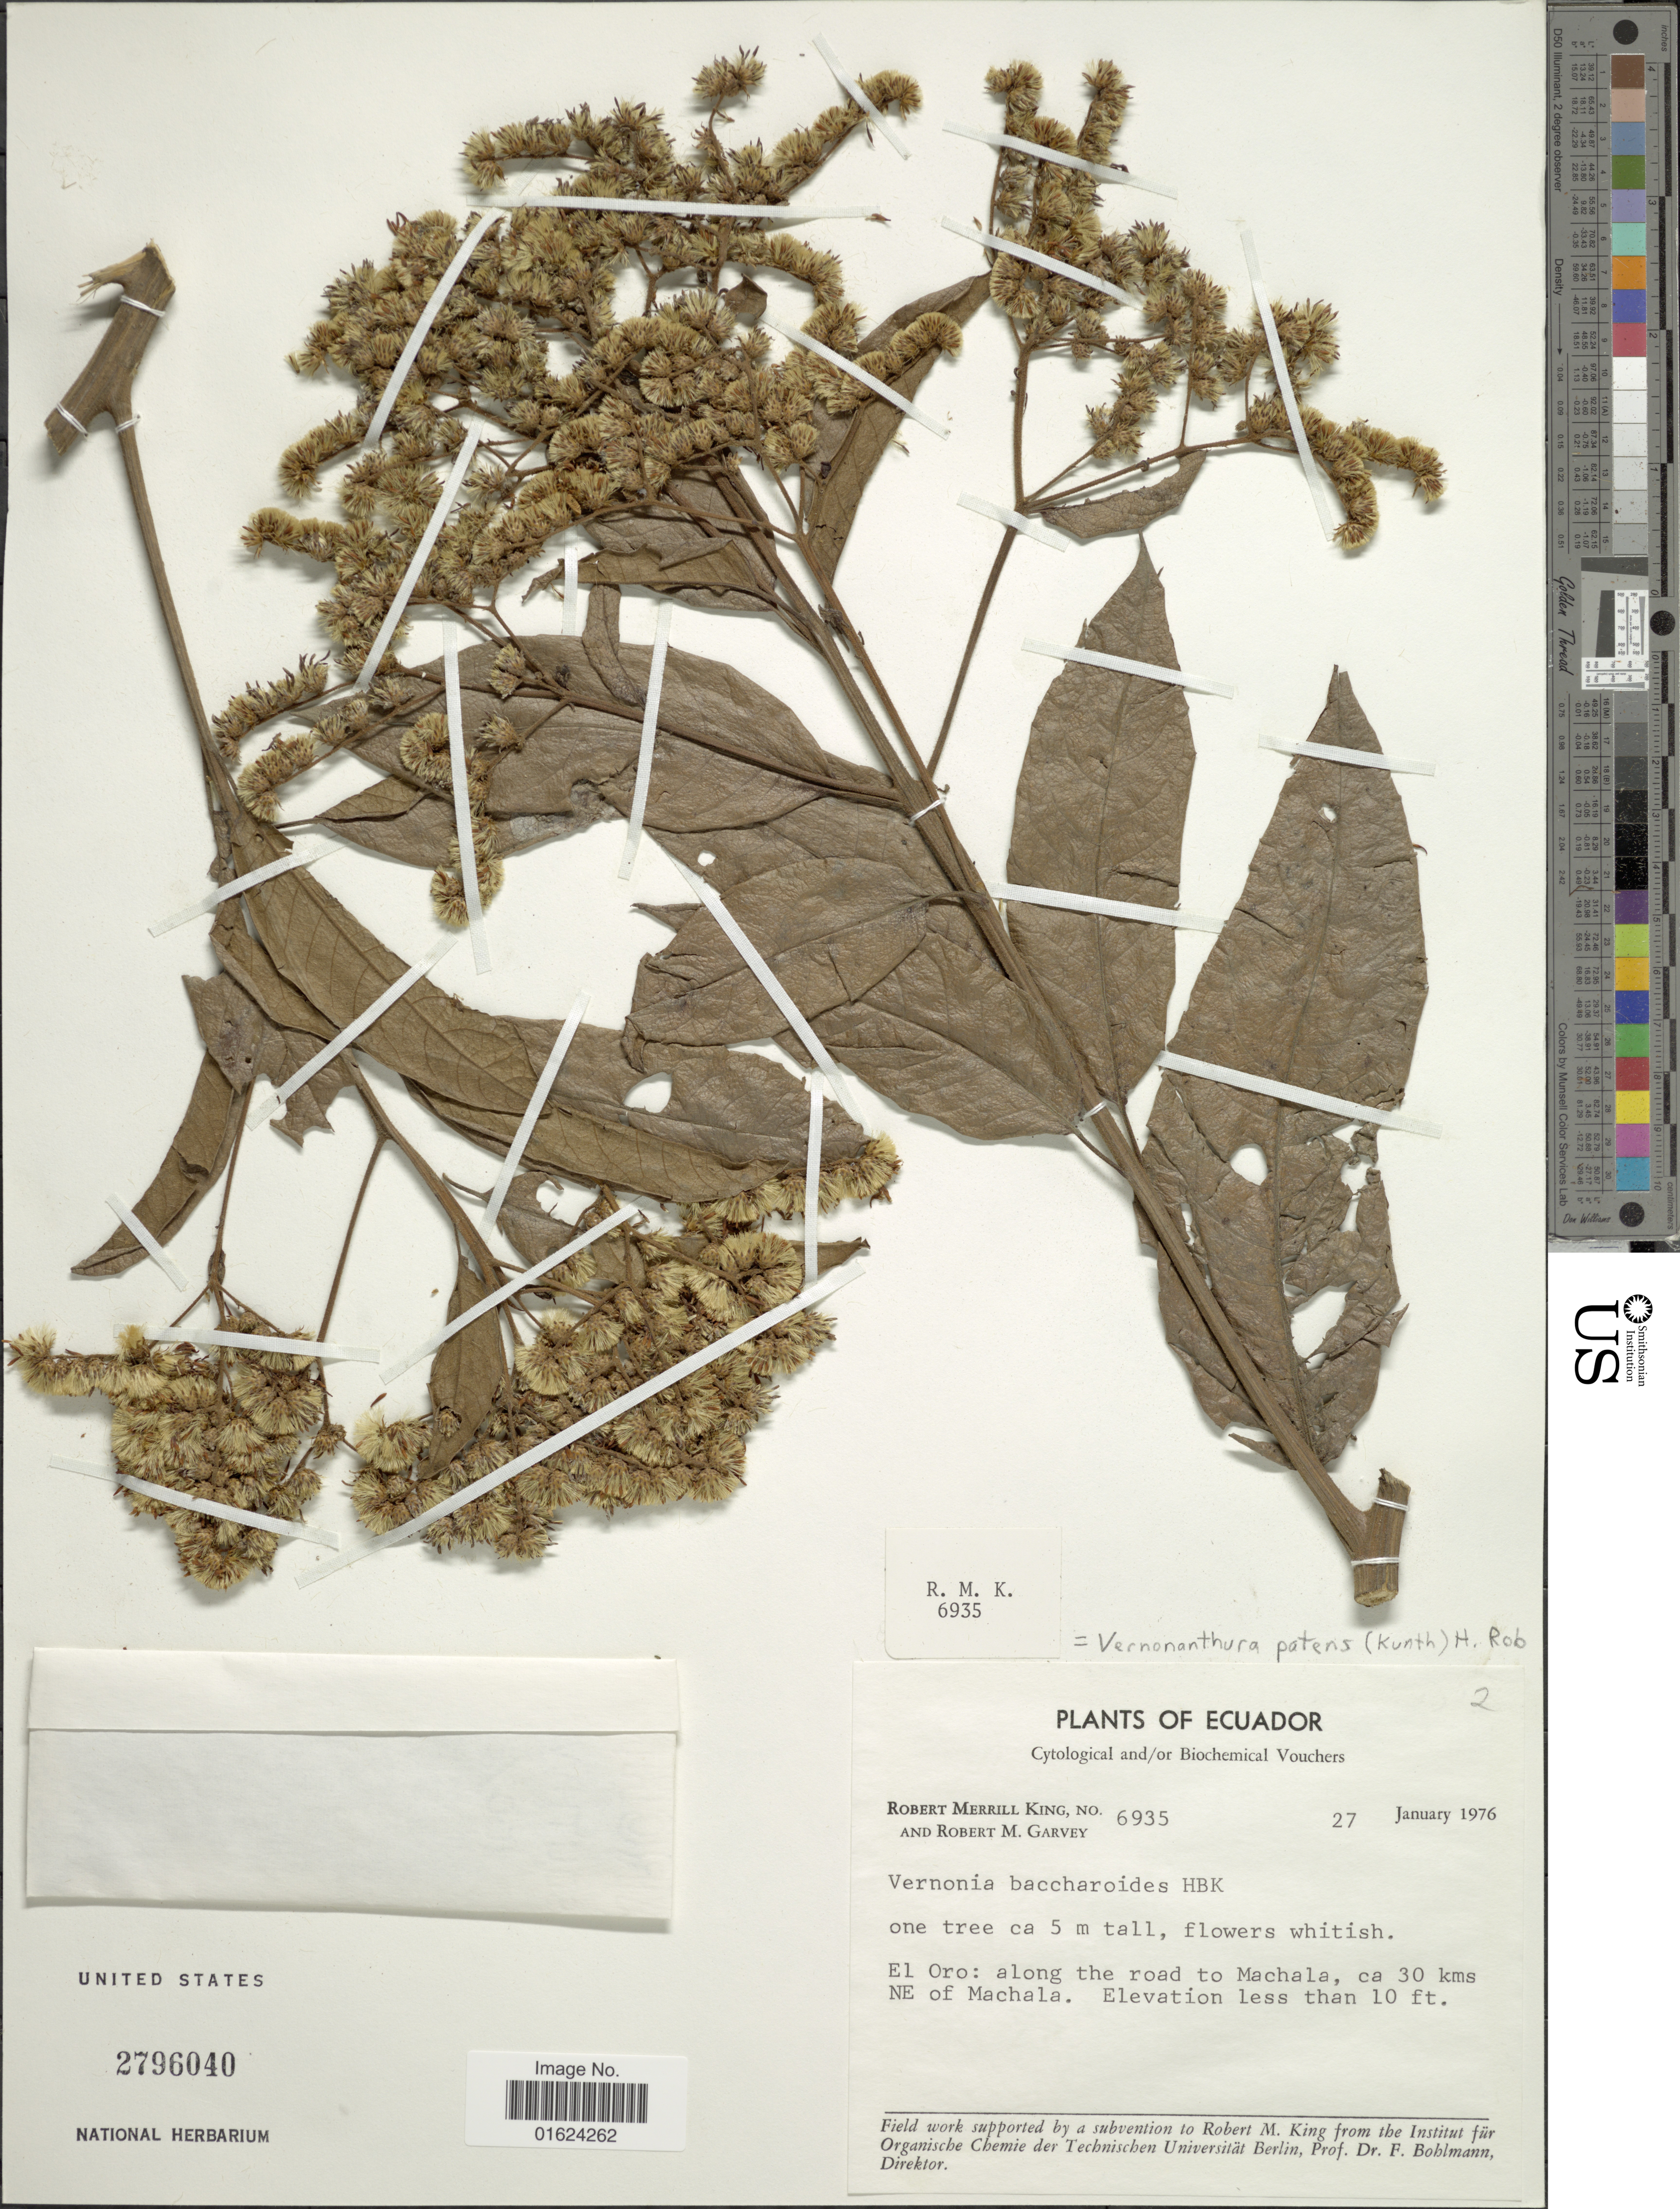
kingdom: Plantae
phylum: Tracheophyta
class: Magnoliopsida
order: Asterales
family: Asteraceae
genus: Vernonanthura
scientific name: Vernonanthura patens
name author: (Kunth) H. Rob.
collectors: R. M. King & R. Garvey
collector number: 6935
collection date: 1976-01-27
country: Ecuador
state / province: El Oro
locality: Ecuador. El Oro: along the road to Machala, ca. 30 kms NE of Machala.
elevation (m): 3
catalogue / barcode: US 2796040